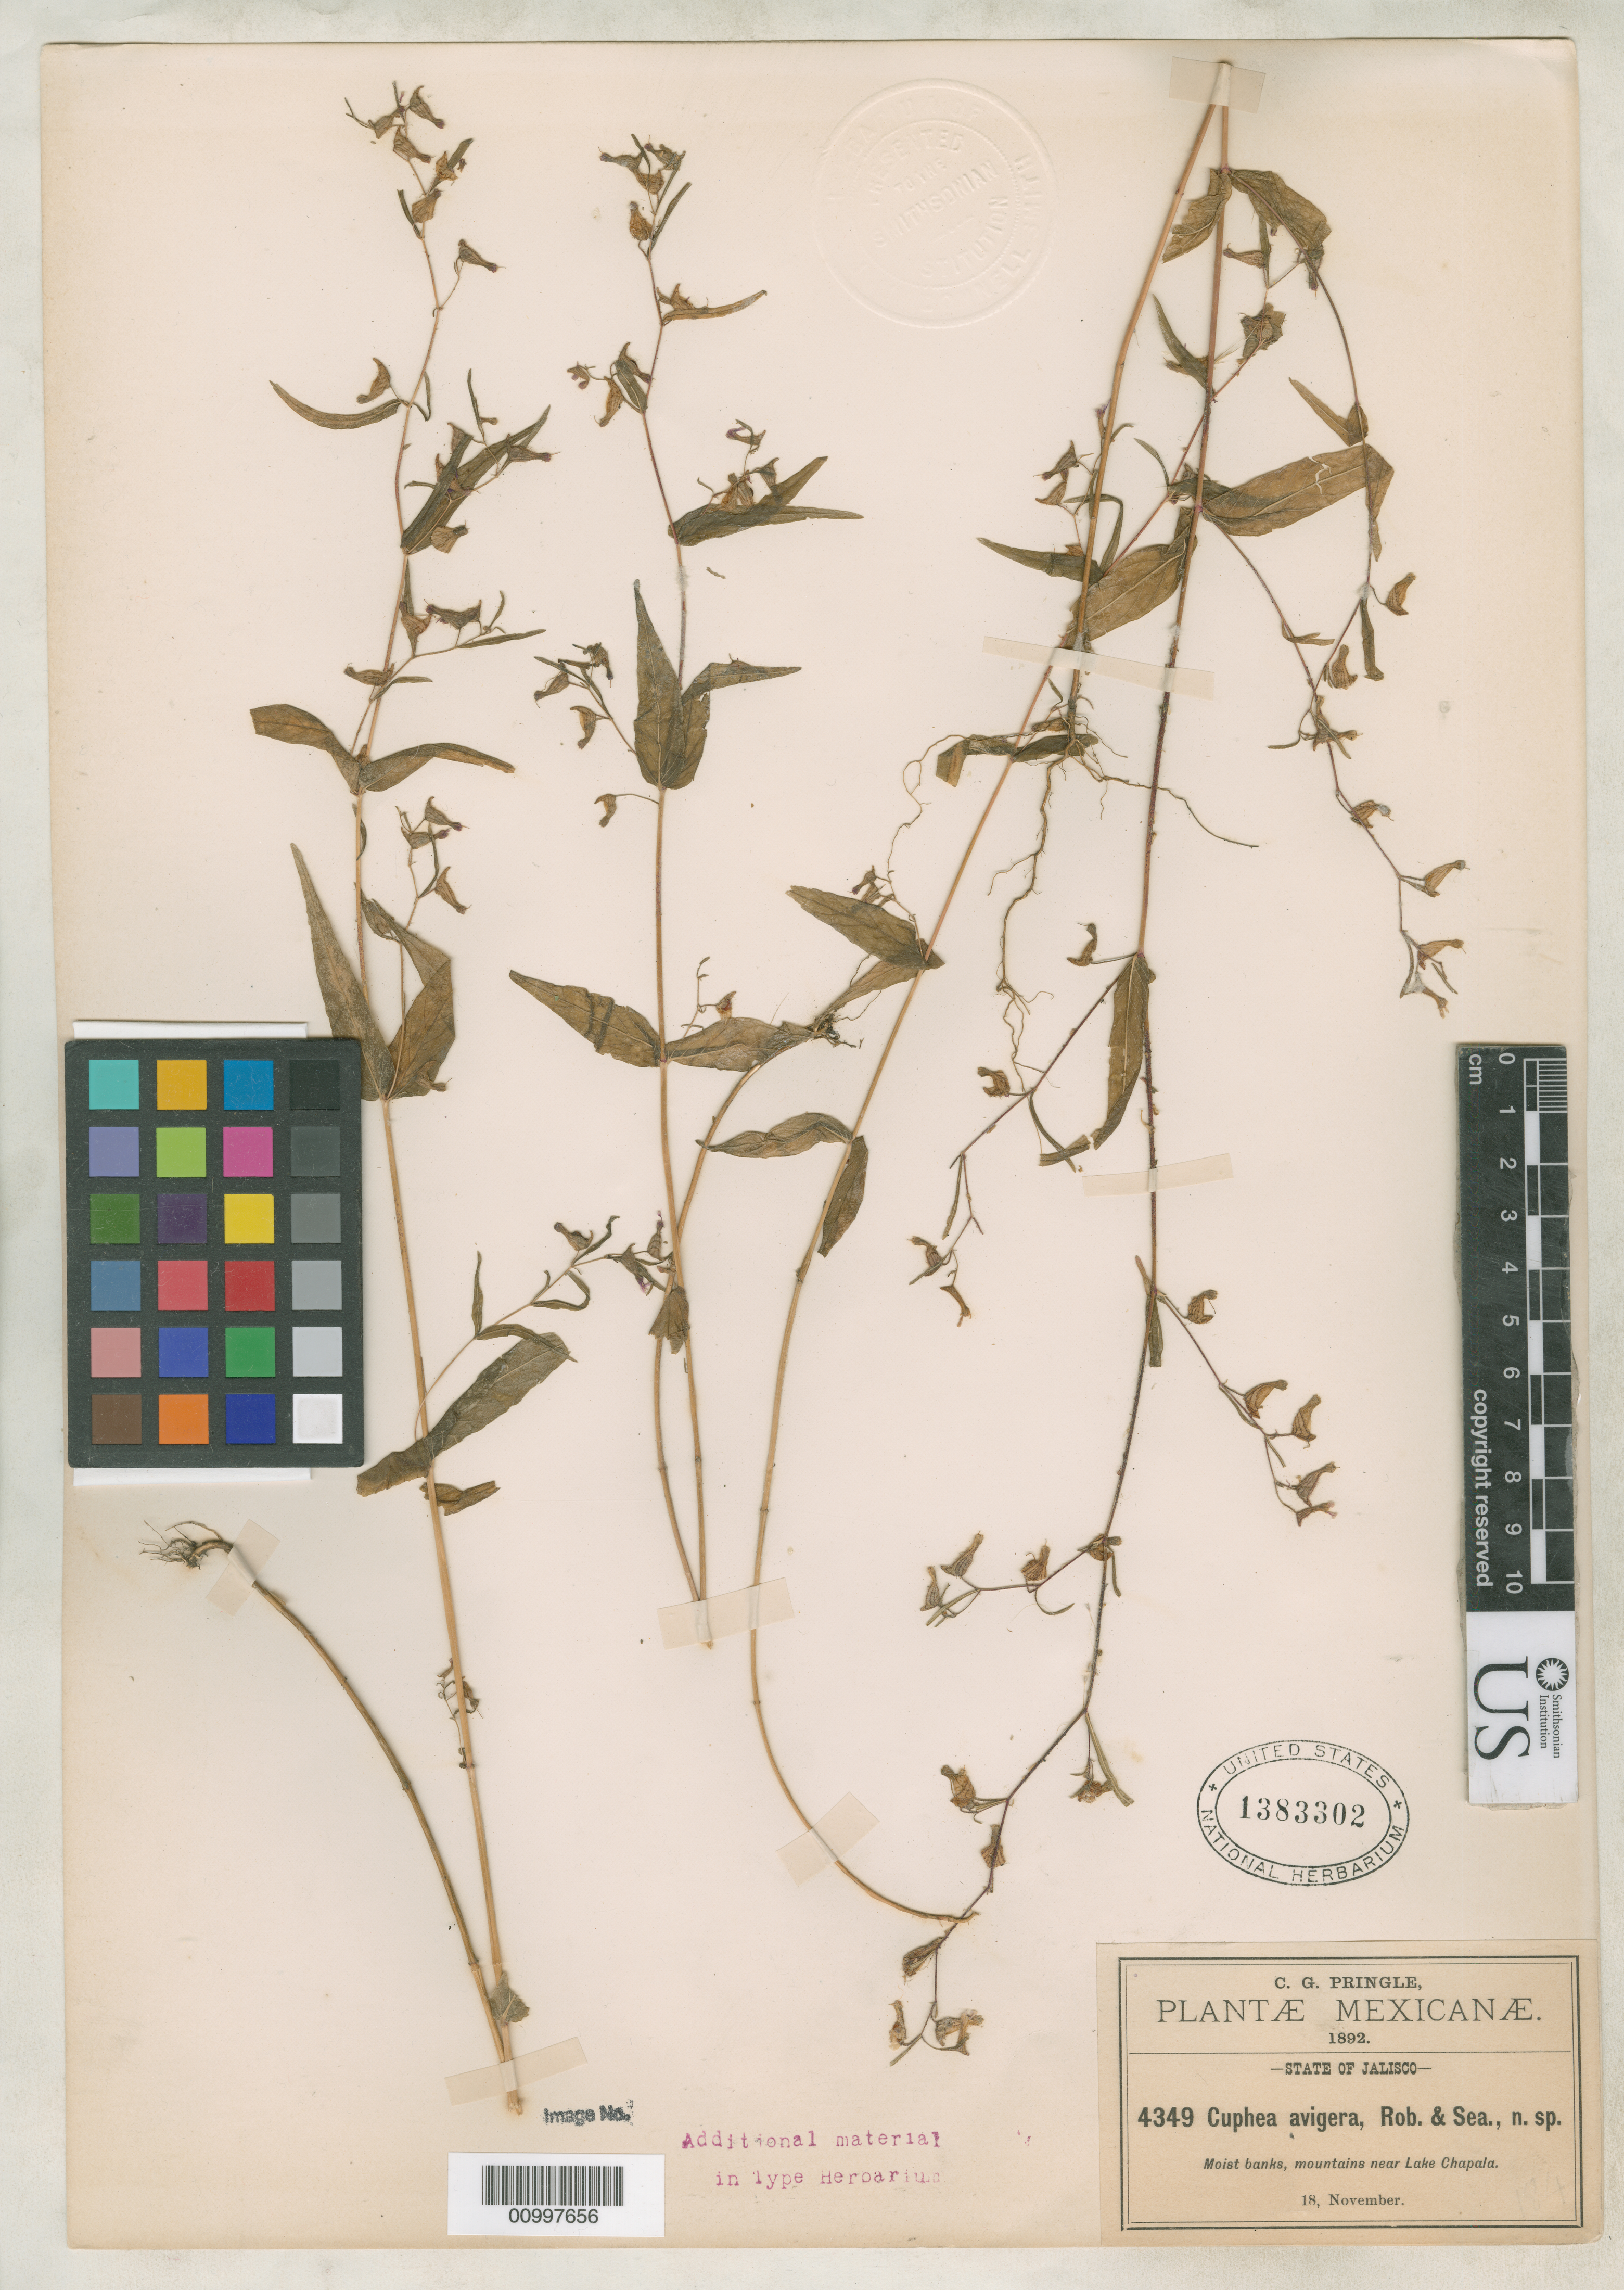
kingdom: Plantae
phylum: Tracheophyta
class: Magnoliopsida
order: Myrtales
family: Lythraceae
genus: Cuphea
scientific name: Cuphea avigera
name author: B.L. Rob. & Seaton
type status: Isotype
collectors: C. G. Pringle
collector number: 4349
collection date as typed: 18 Nov 1892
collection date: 1892-11-18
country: Mexico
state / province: Jalisco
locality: Moist banks, mountains near Lake Chapala.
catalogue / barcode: US 1383302